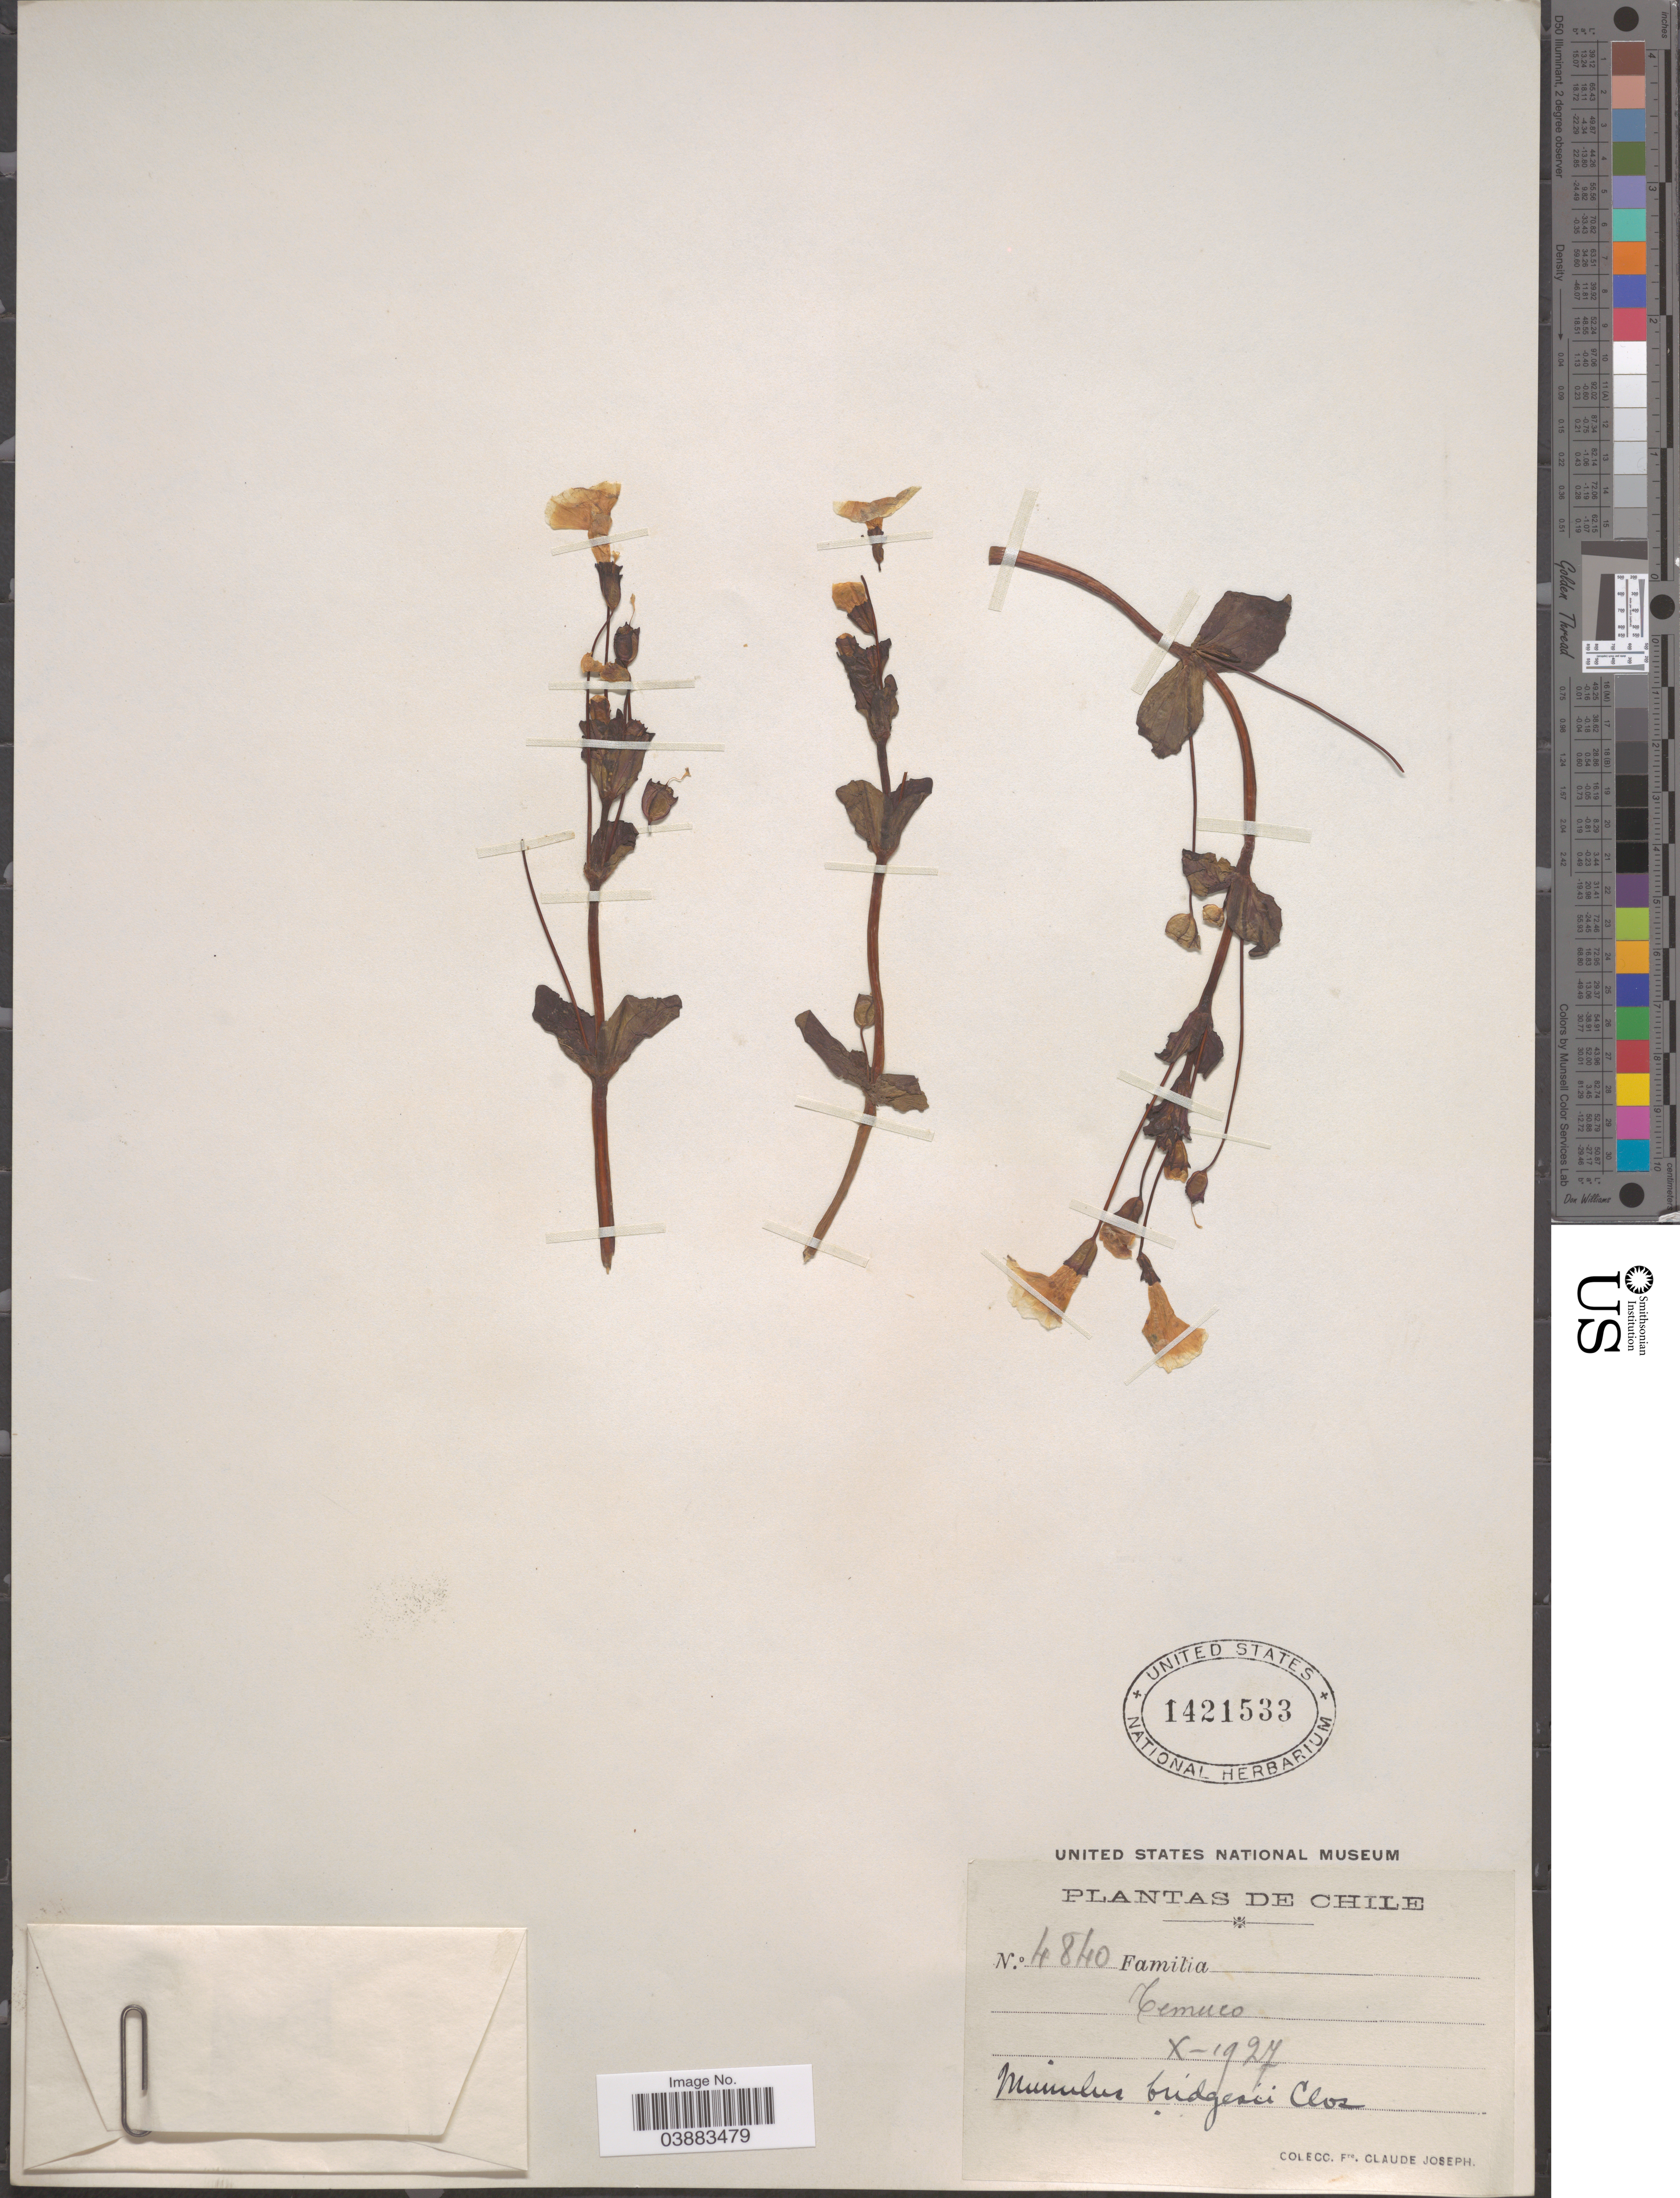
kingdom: Plantae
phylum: Tracheophyta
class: Magnoliopsida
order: Lamiales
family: Phrymaceae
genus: Mimulus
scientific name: Mimulus bridgesii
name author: Clos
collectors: Bro. Claude-Joseph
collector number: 4840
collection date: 1927-10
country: Chile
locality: Temuco.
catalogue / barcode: US 1421533